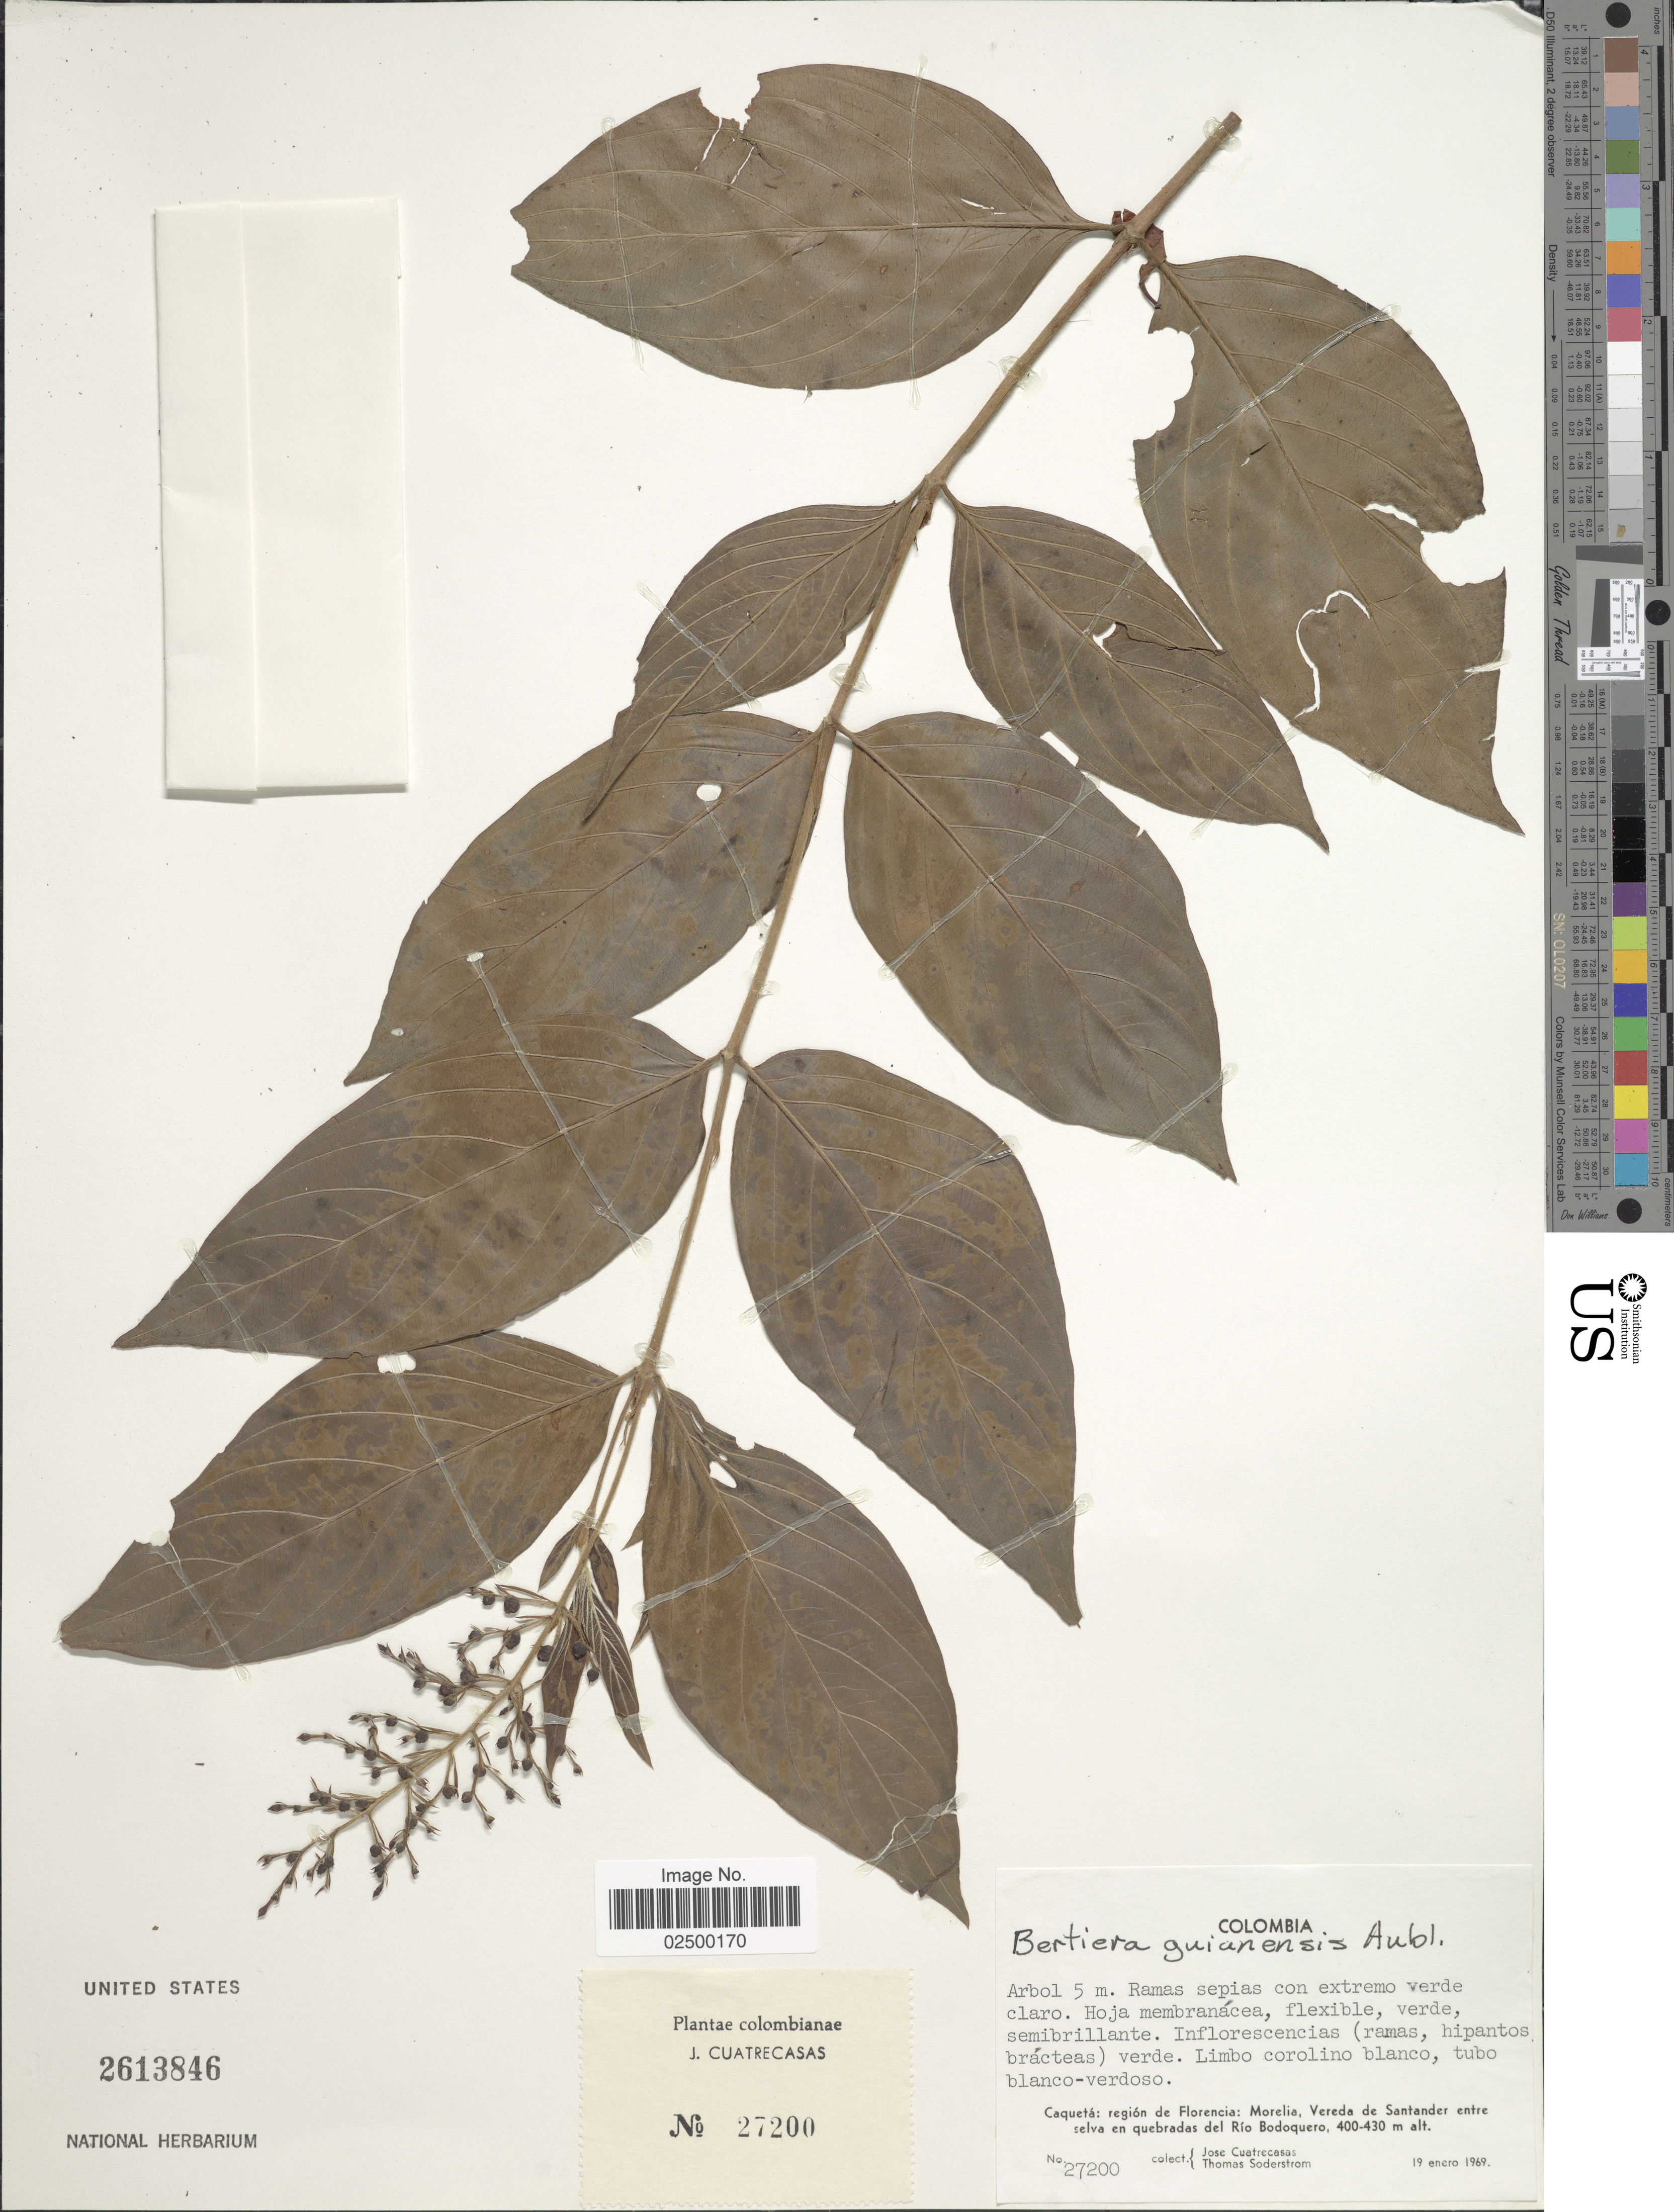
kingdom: Plantae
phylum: Tracheophyta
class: Magnoliopsida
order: Gentianales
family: Rubiaceae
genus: Bertiera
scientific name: Bertiera guianensis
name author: Aubl.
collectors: J. Cuatrecasas & T. R. Soderstrom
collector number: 27200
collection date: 1969-01-19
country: Colombia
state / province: Caquetá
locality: Region de Florencia: Morelia, Vereda de Santander entre selva en quebrados del Rio Bodoquero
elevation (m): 400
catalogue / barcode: US 2613846